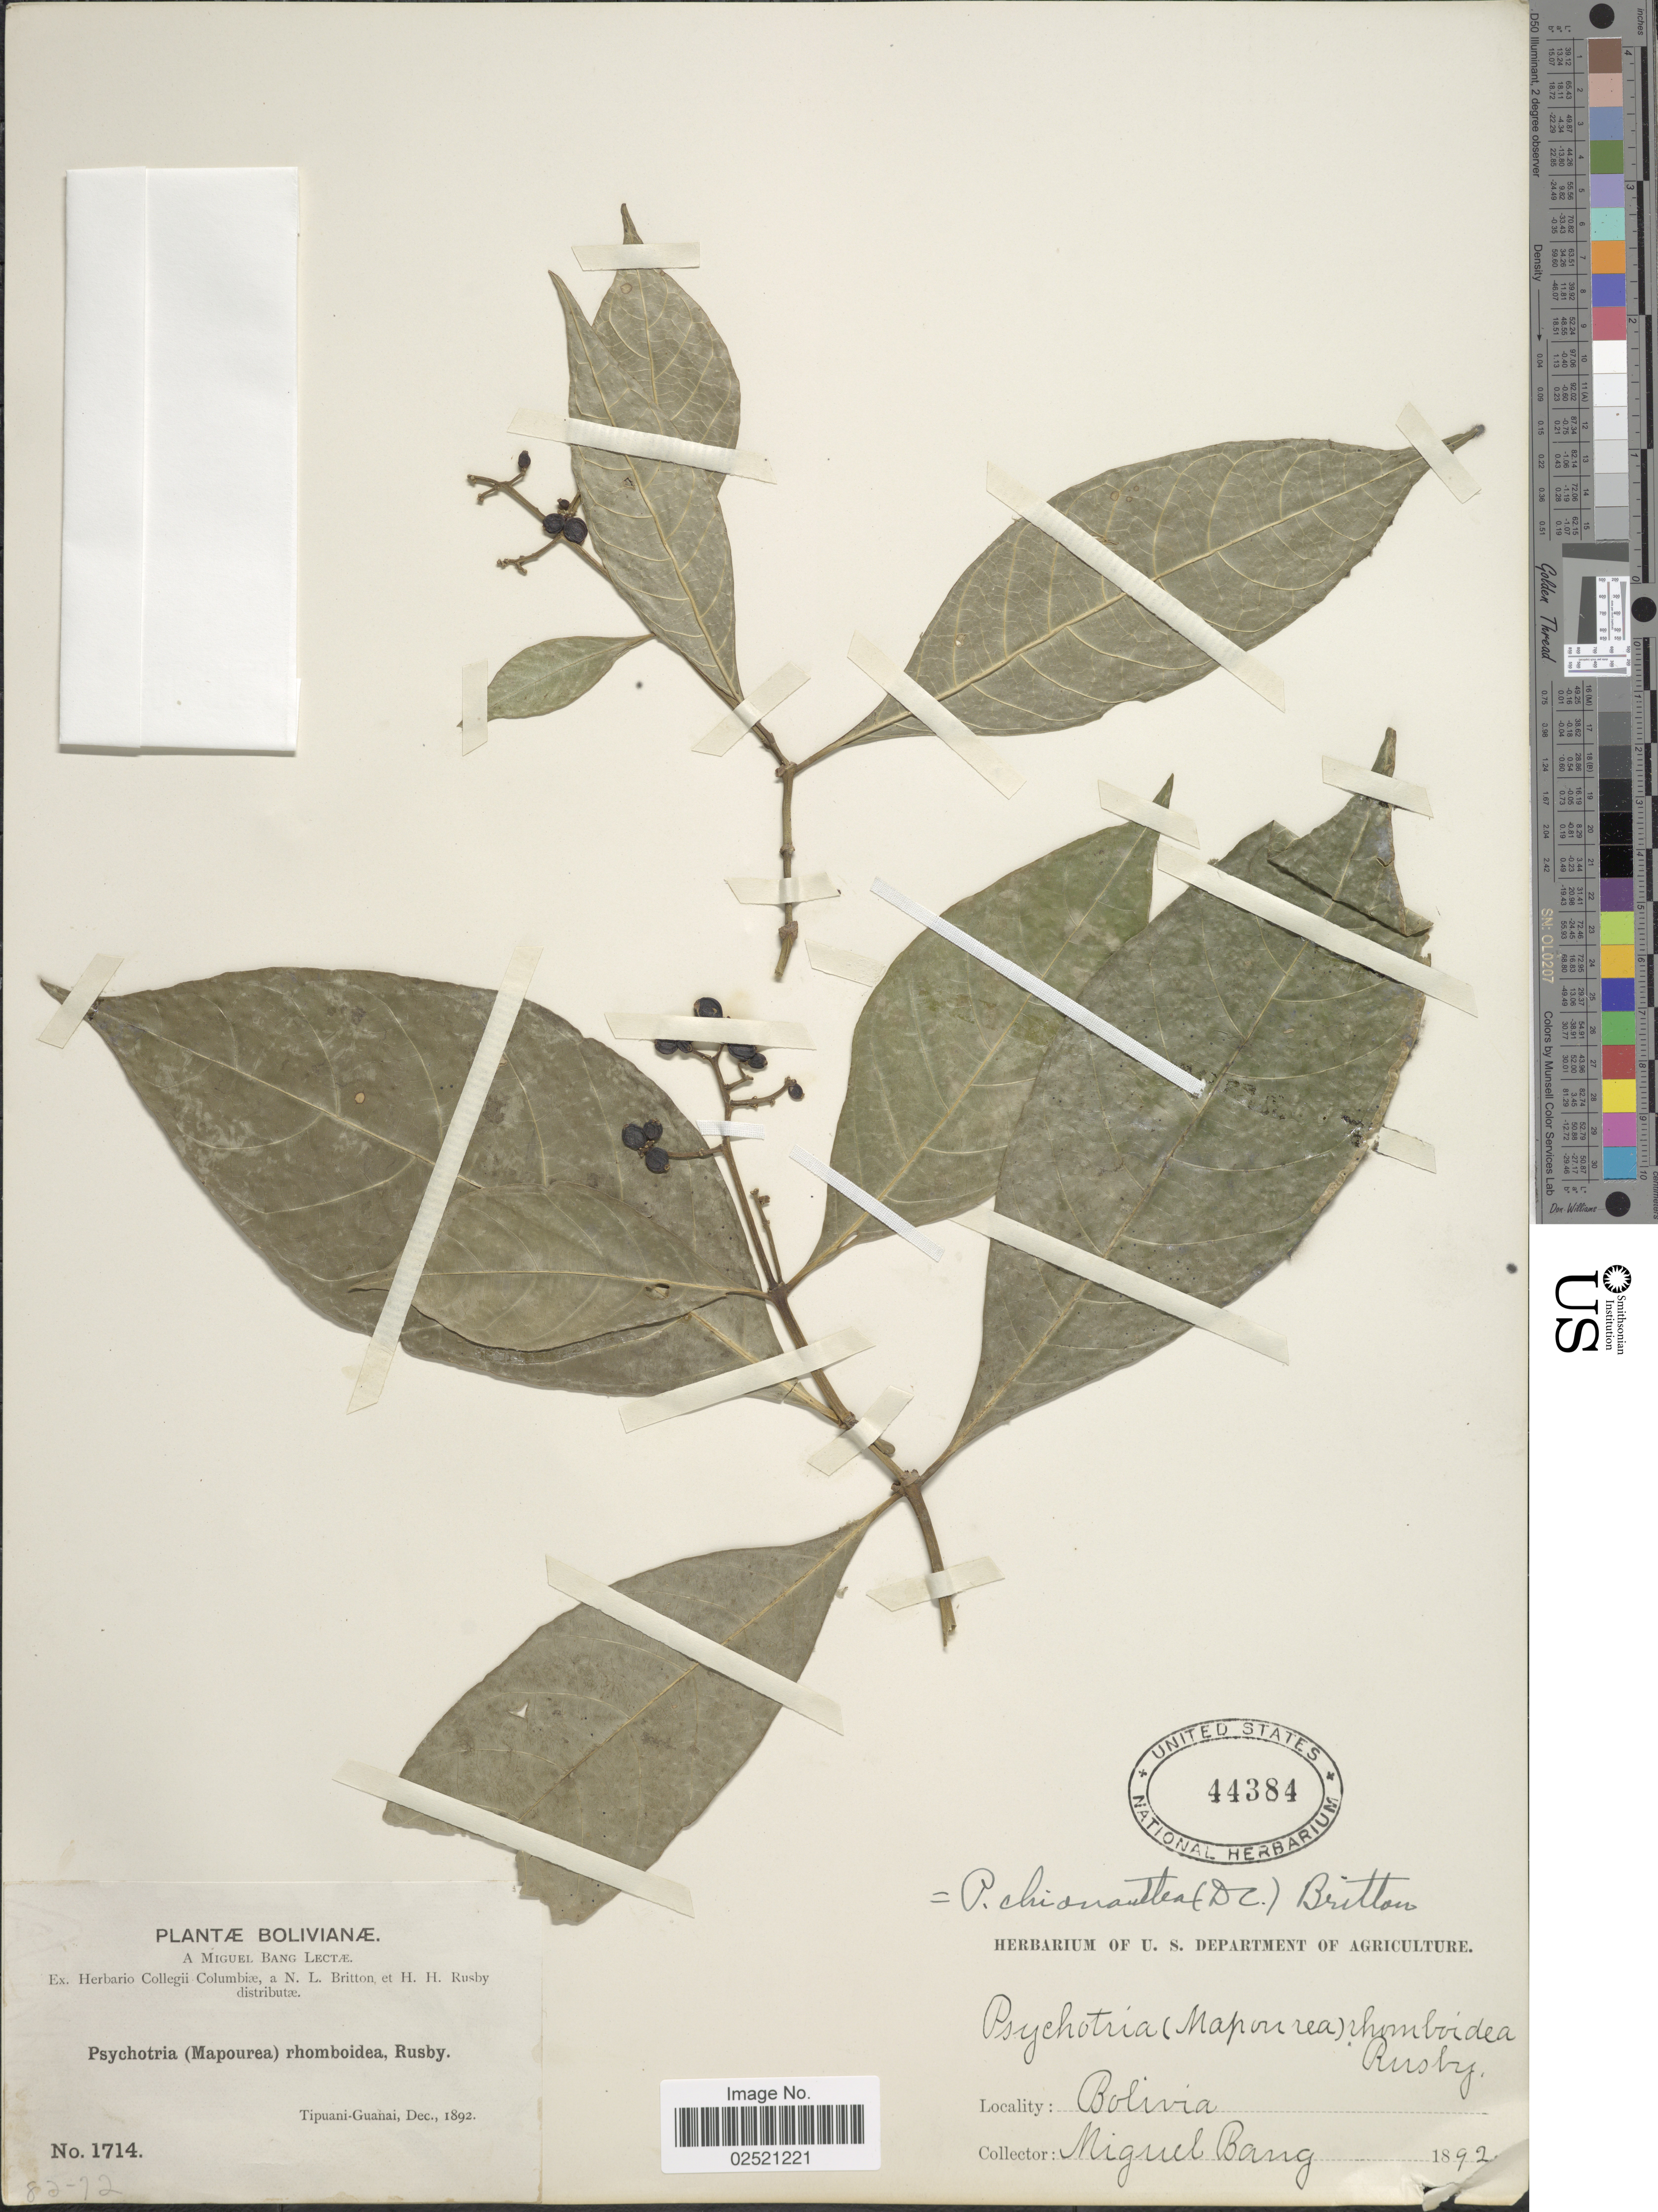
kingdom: Plantae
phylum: Tracheophyta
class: Magnoliopsida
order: Gentianales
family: Rubiaceae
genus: Psychotria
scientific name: Psychotria chionantha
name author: (DC.) Britton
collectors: M. Bang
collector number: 1714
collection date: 1982-12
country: Bolivia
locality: Bolivianae, Tipuani-Guanai.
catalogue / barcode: US 44384